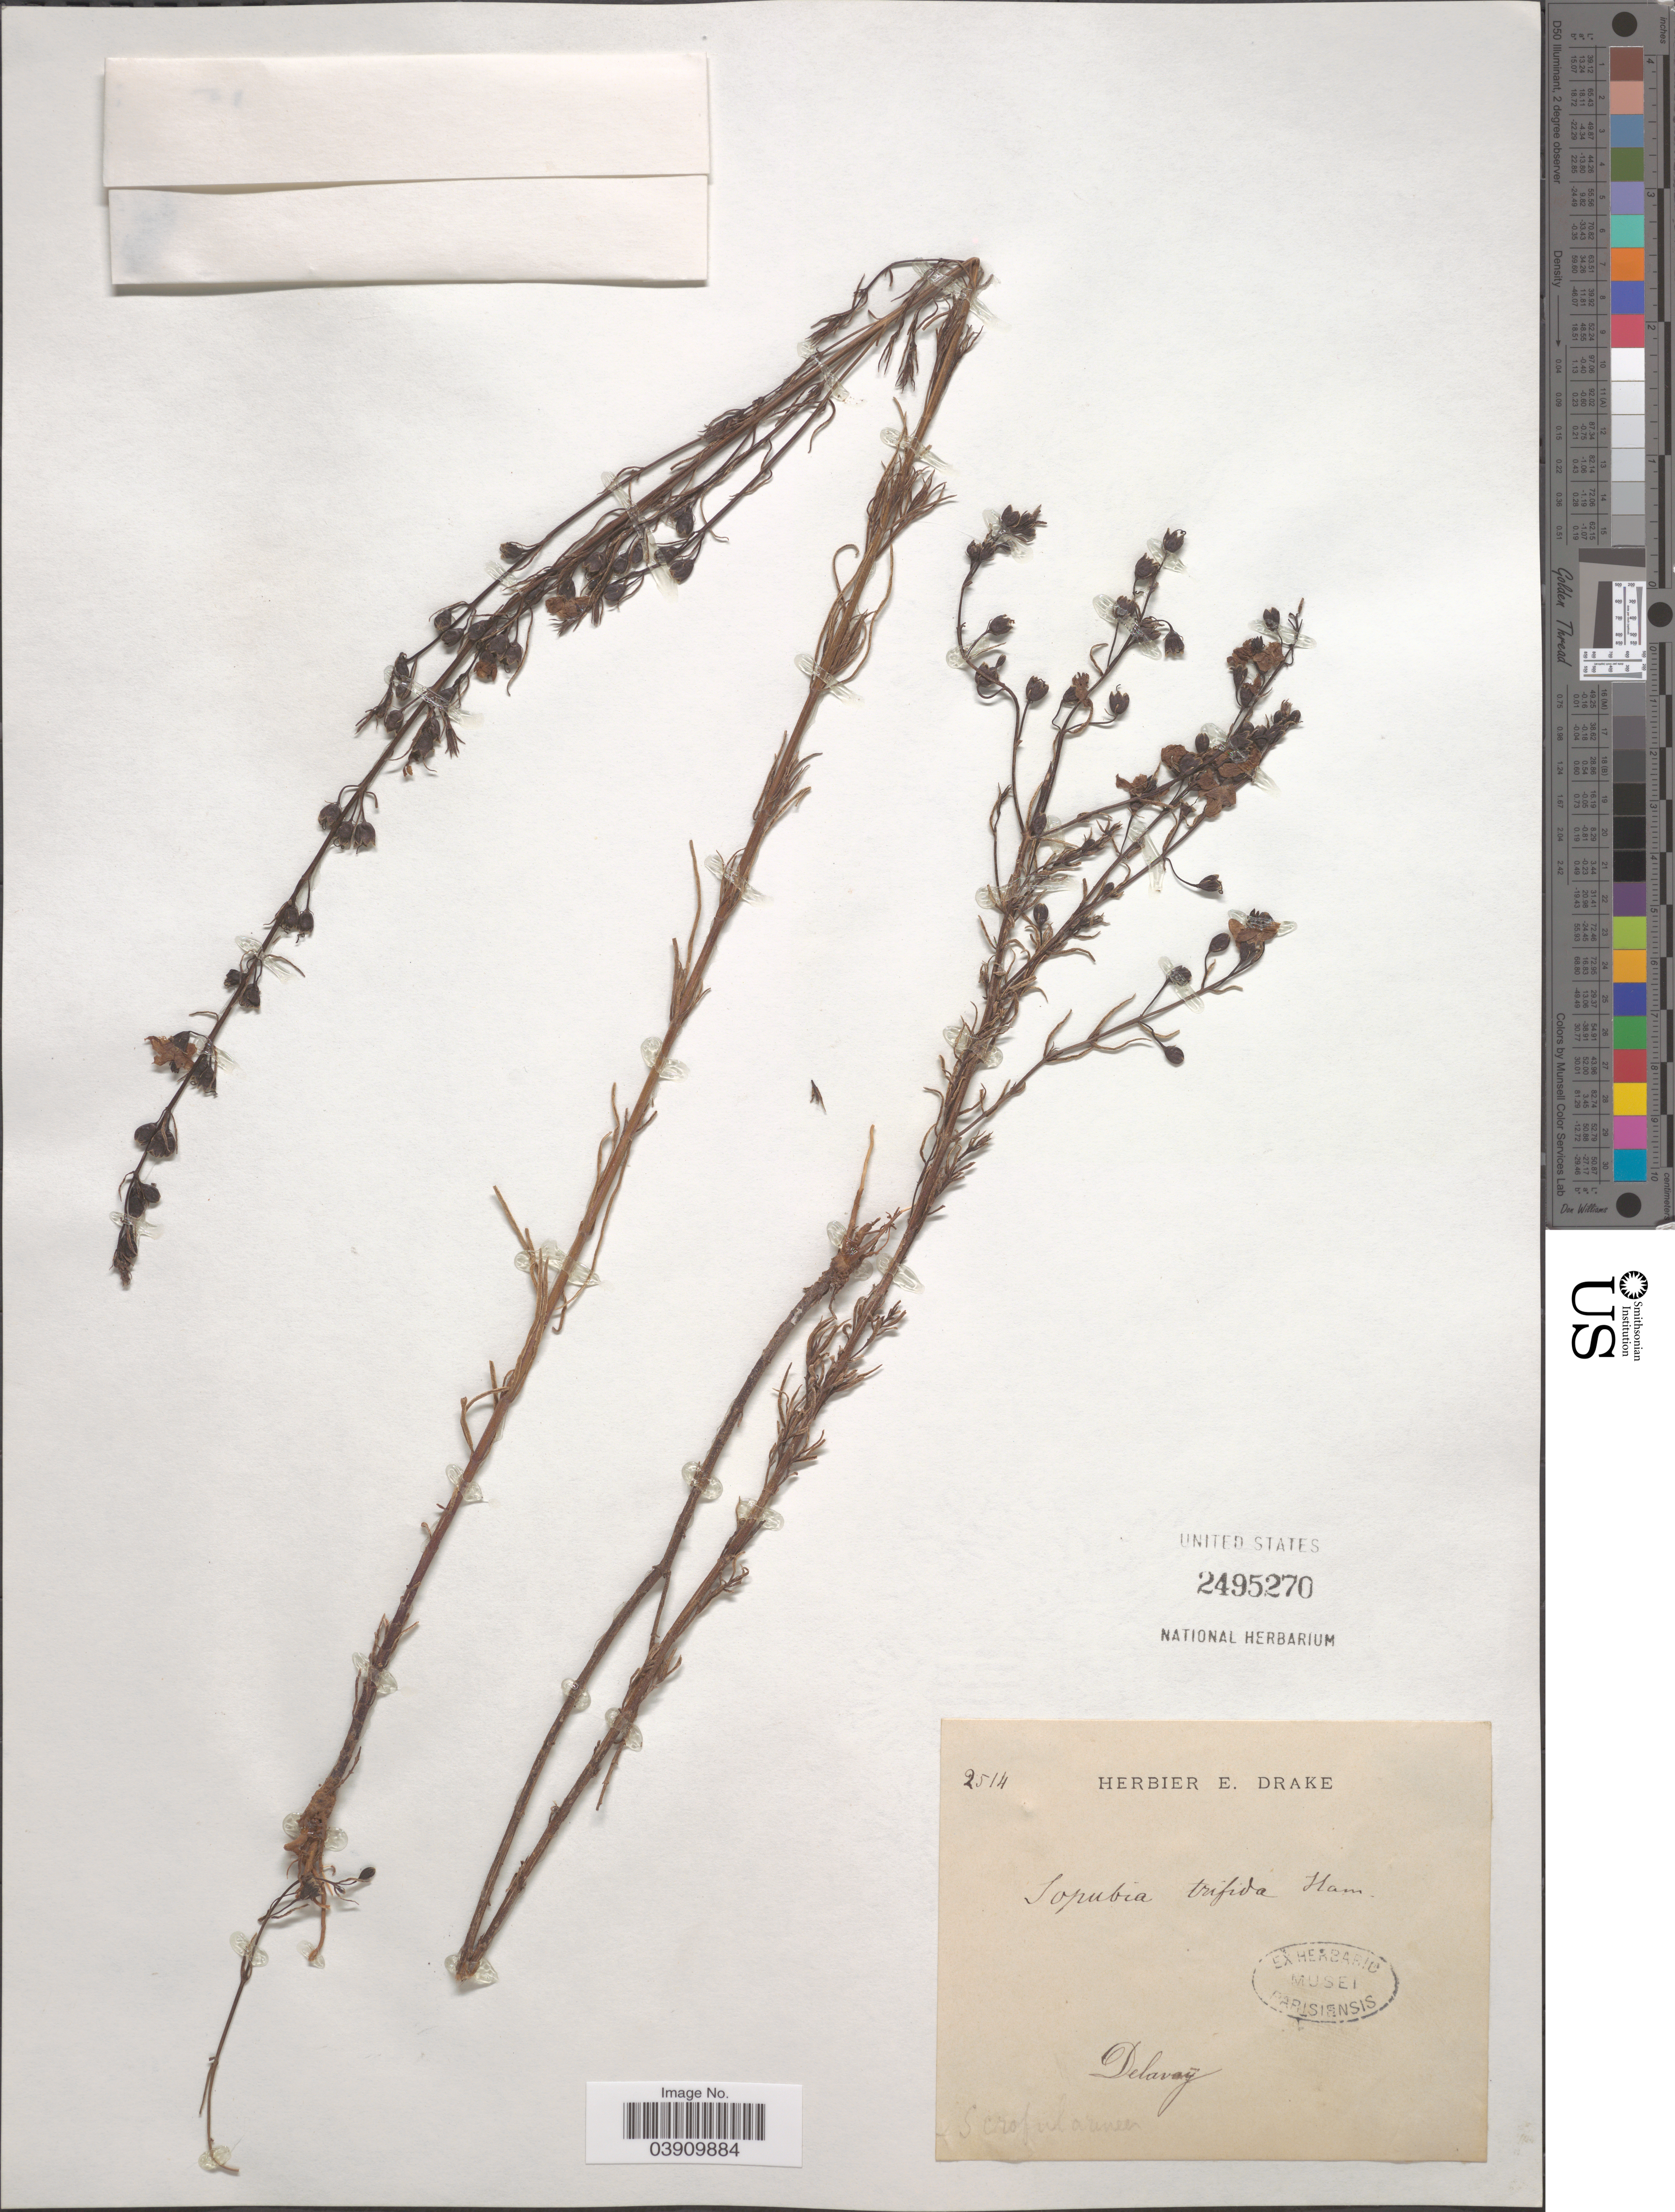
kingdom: Plantae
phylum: Tracheophyta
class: Magnoliopsida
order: Lamiales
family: Orobanchaceae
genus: Sopubia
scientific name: Sopubia trifida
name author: Buch.-Ham. ex D. Don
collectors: Delavay, --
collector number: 2514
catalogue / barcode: US 2495270